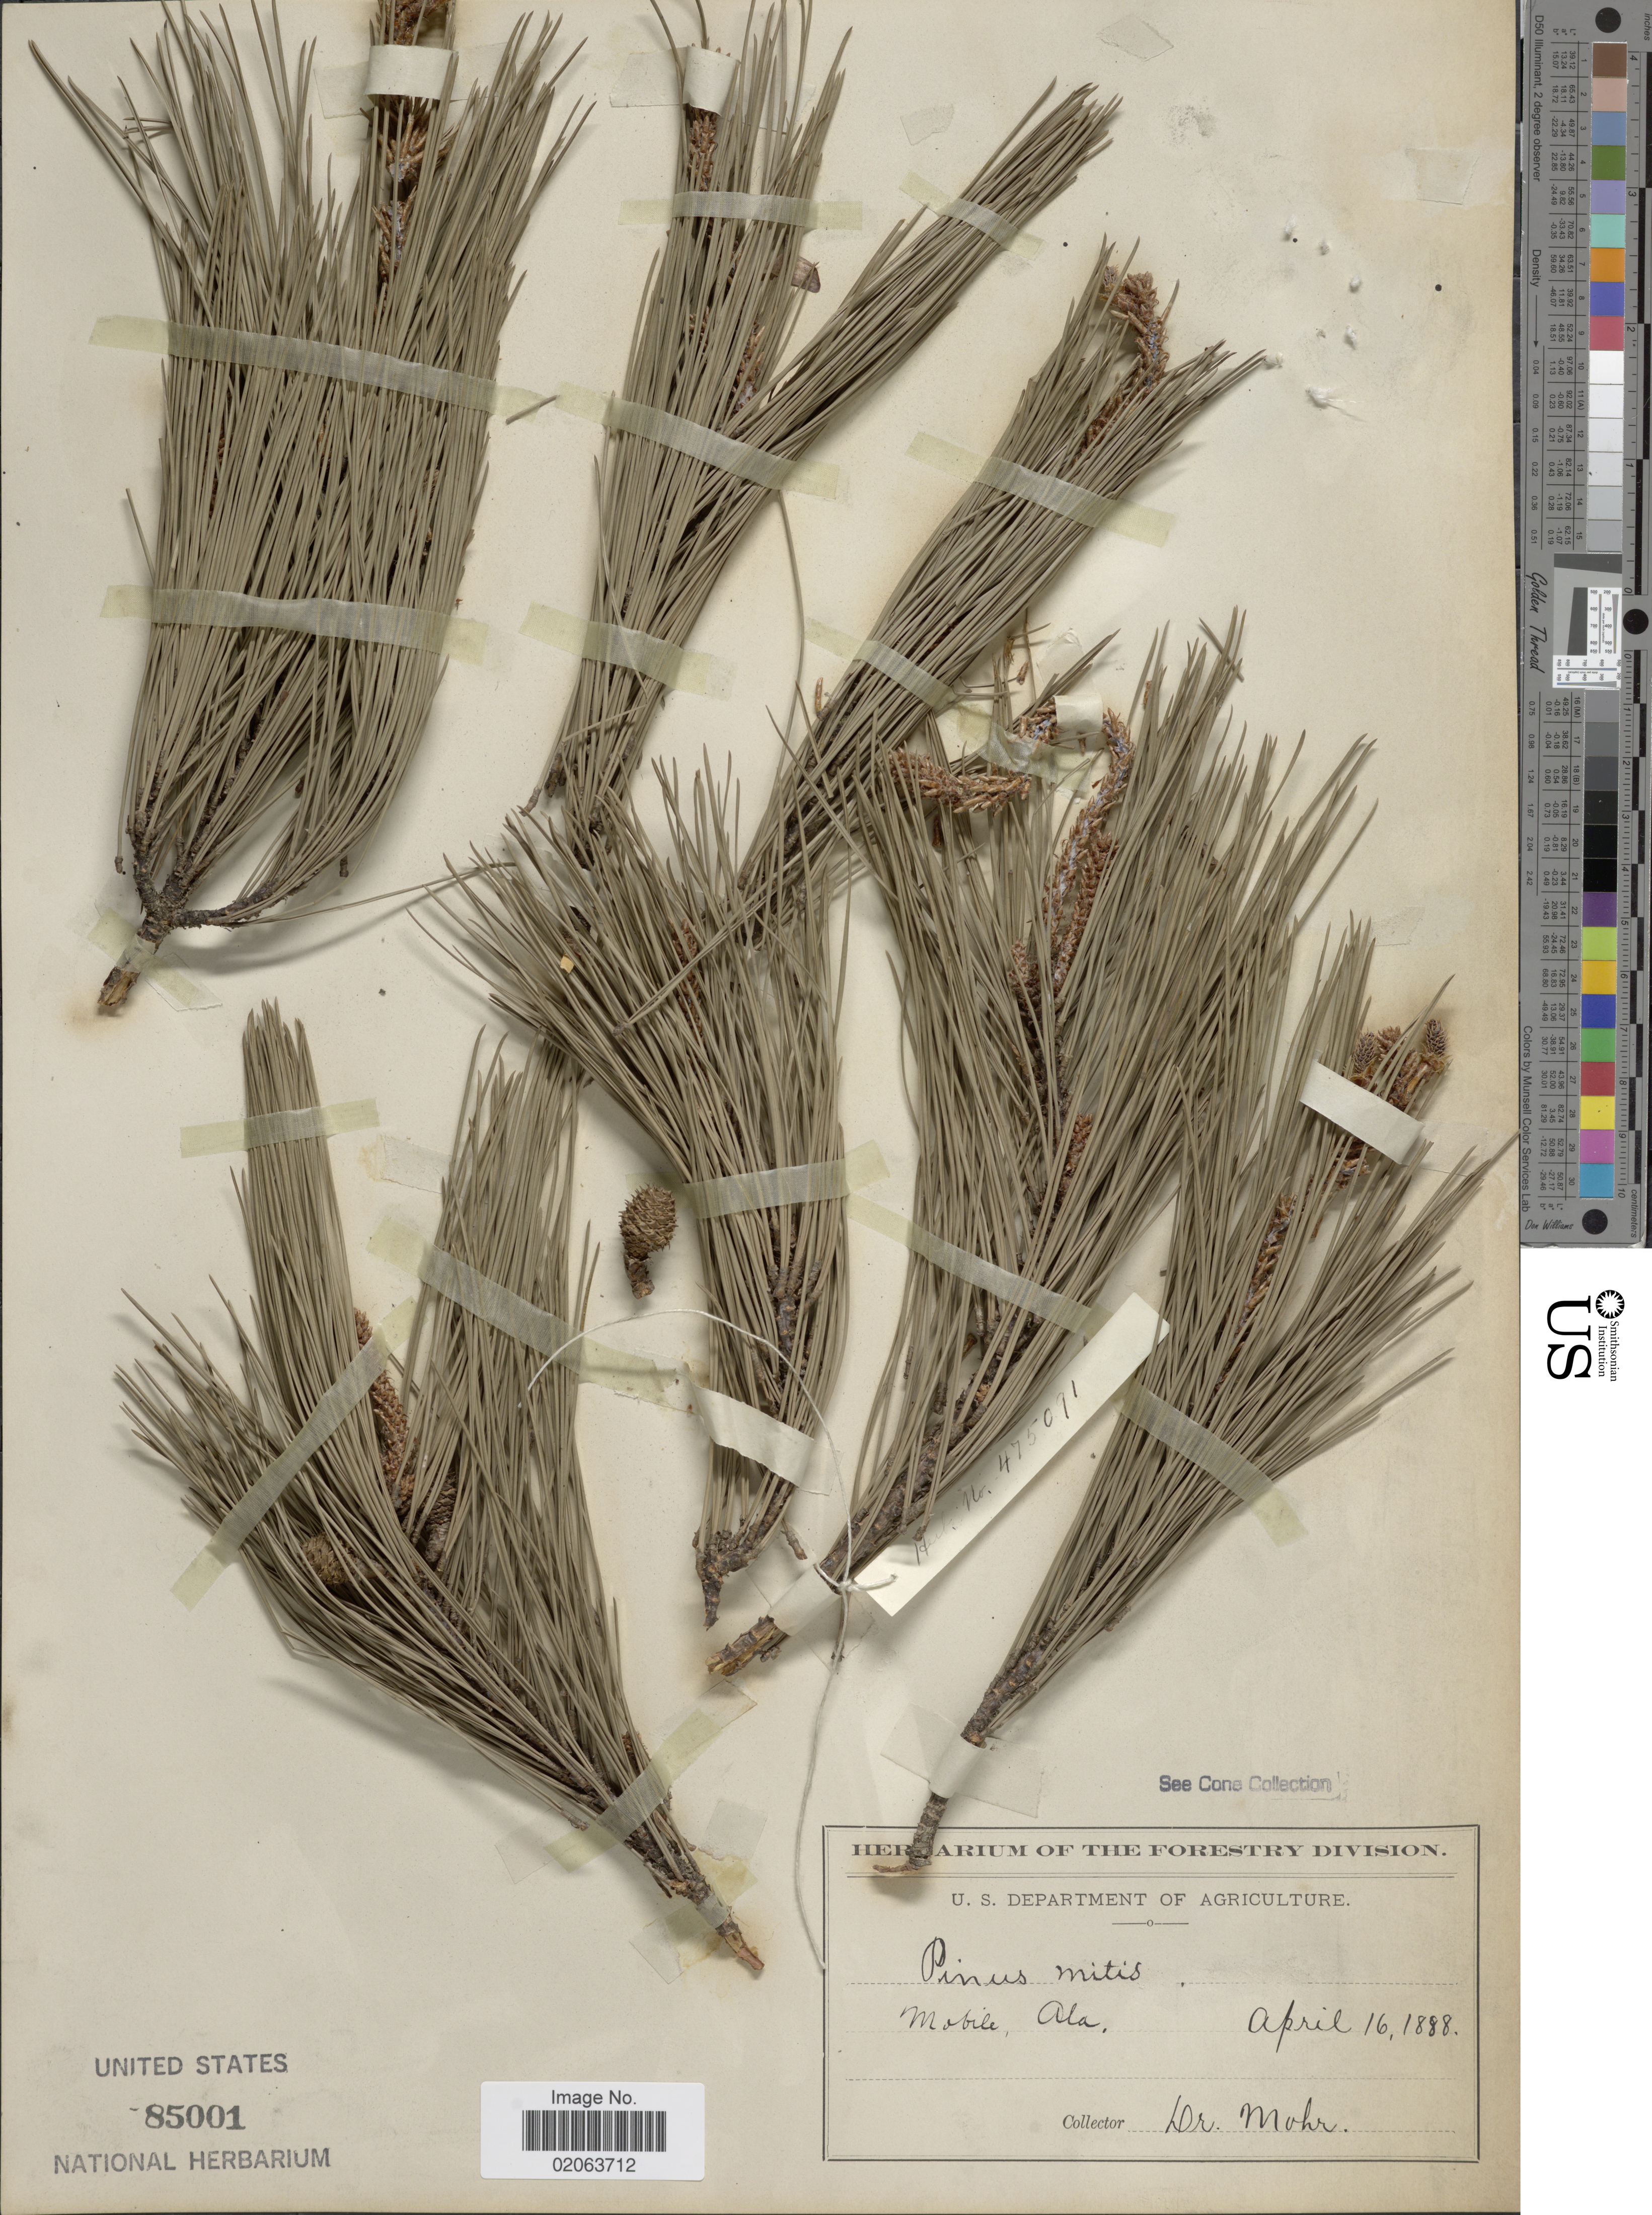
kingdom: Plantae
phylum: Tracheophyta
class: Pinopsida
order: Pinales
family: Pinaceae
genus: Pinus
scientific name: Pinus echinata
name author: Mill.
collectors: Mohr, --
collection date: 1888-04-16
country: United States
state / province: Alabama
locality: Mobile, Ala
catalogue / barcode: US 85001